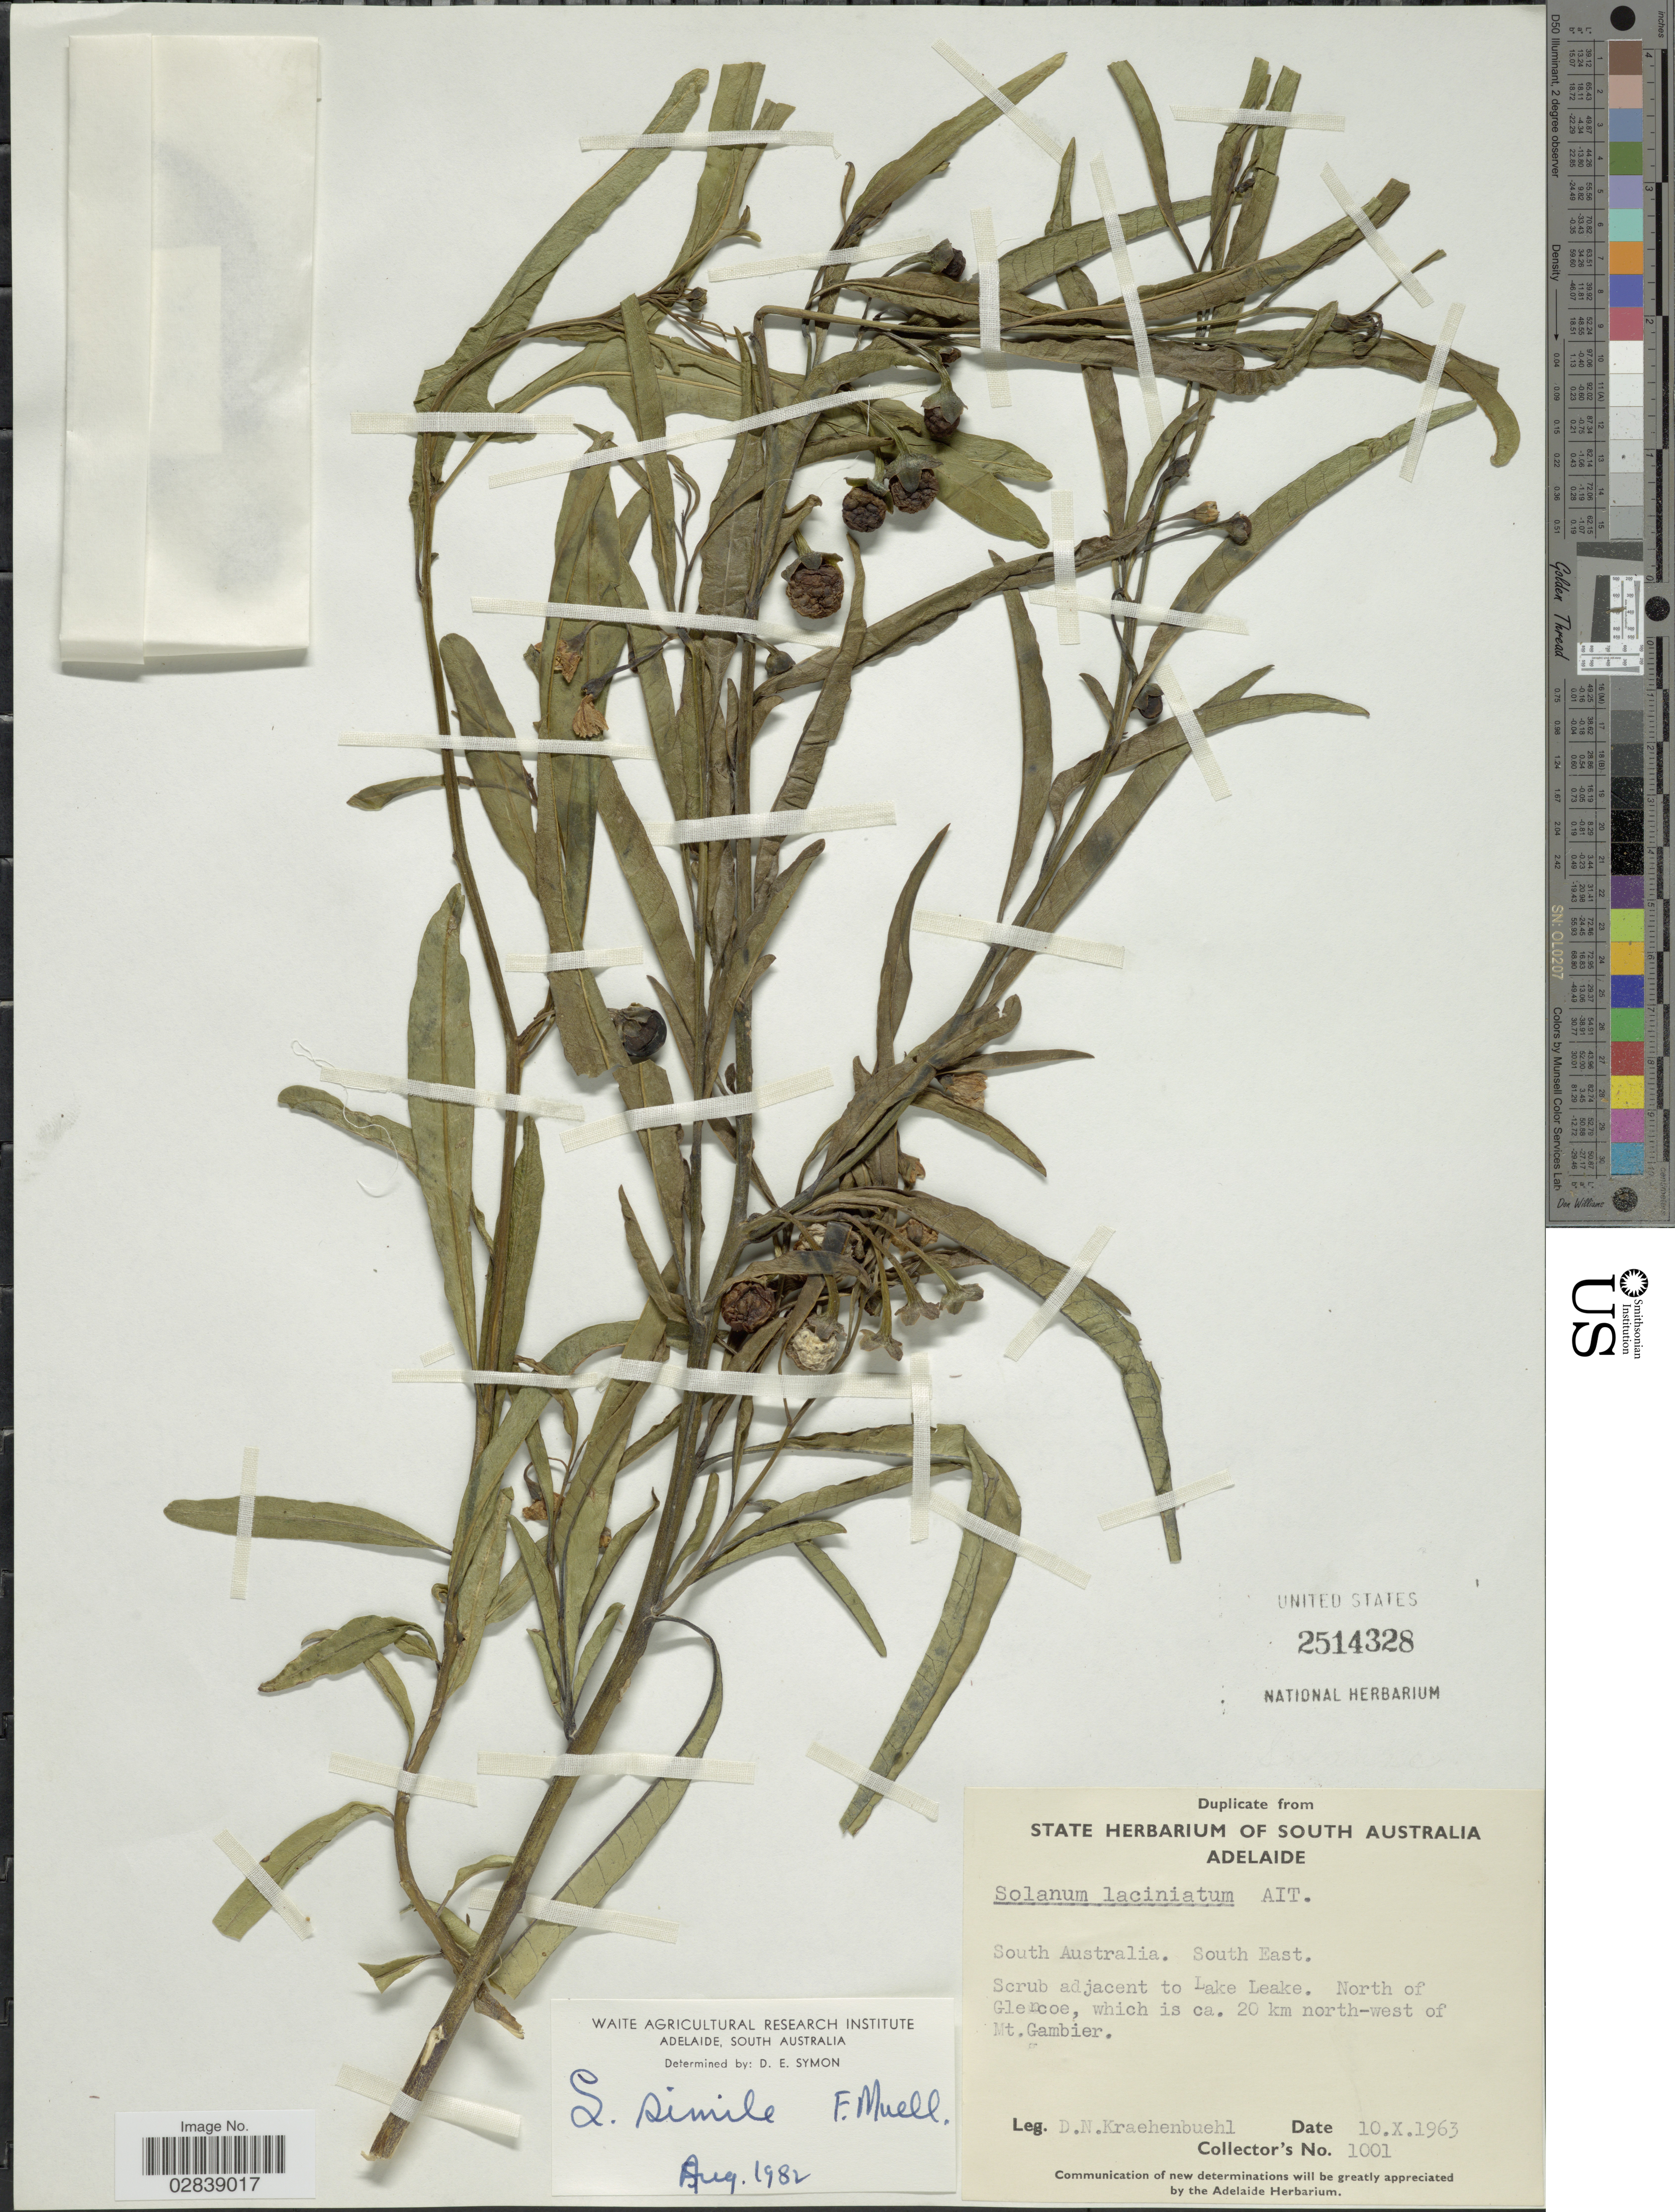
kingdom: Plantae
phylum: Tracheophyta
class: Magnoliopsida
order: Solanales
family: Solanaceae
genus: Solanum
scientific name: Solanum simile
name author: F. Muell.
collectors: D. Kraehenbuehl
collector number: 1001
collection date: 1963-10-10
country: Australia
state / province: South Australia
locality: South East. Scrub adjacent to Lake Leake. North of Glencoe, which is ca. 20 km north-west of Mt. Gambier.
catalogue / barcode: US 2514328